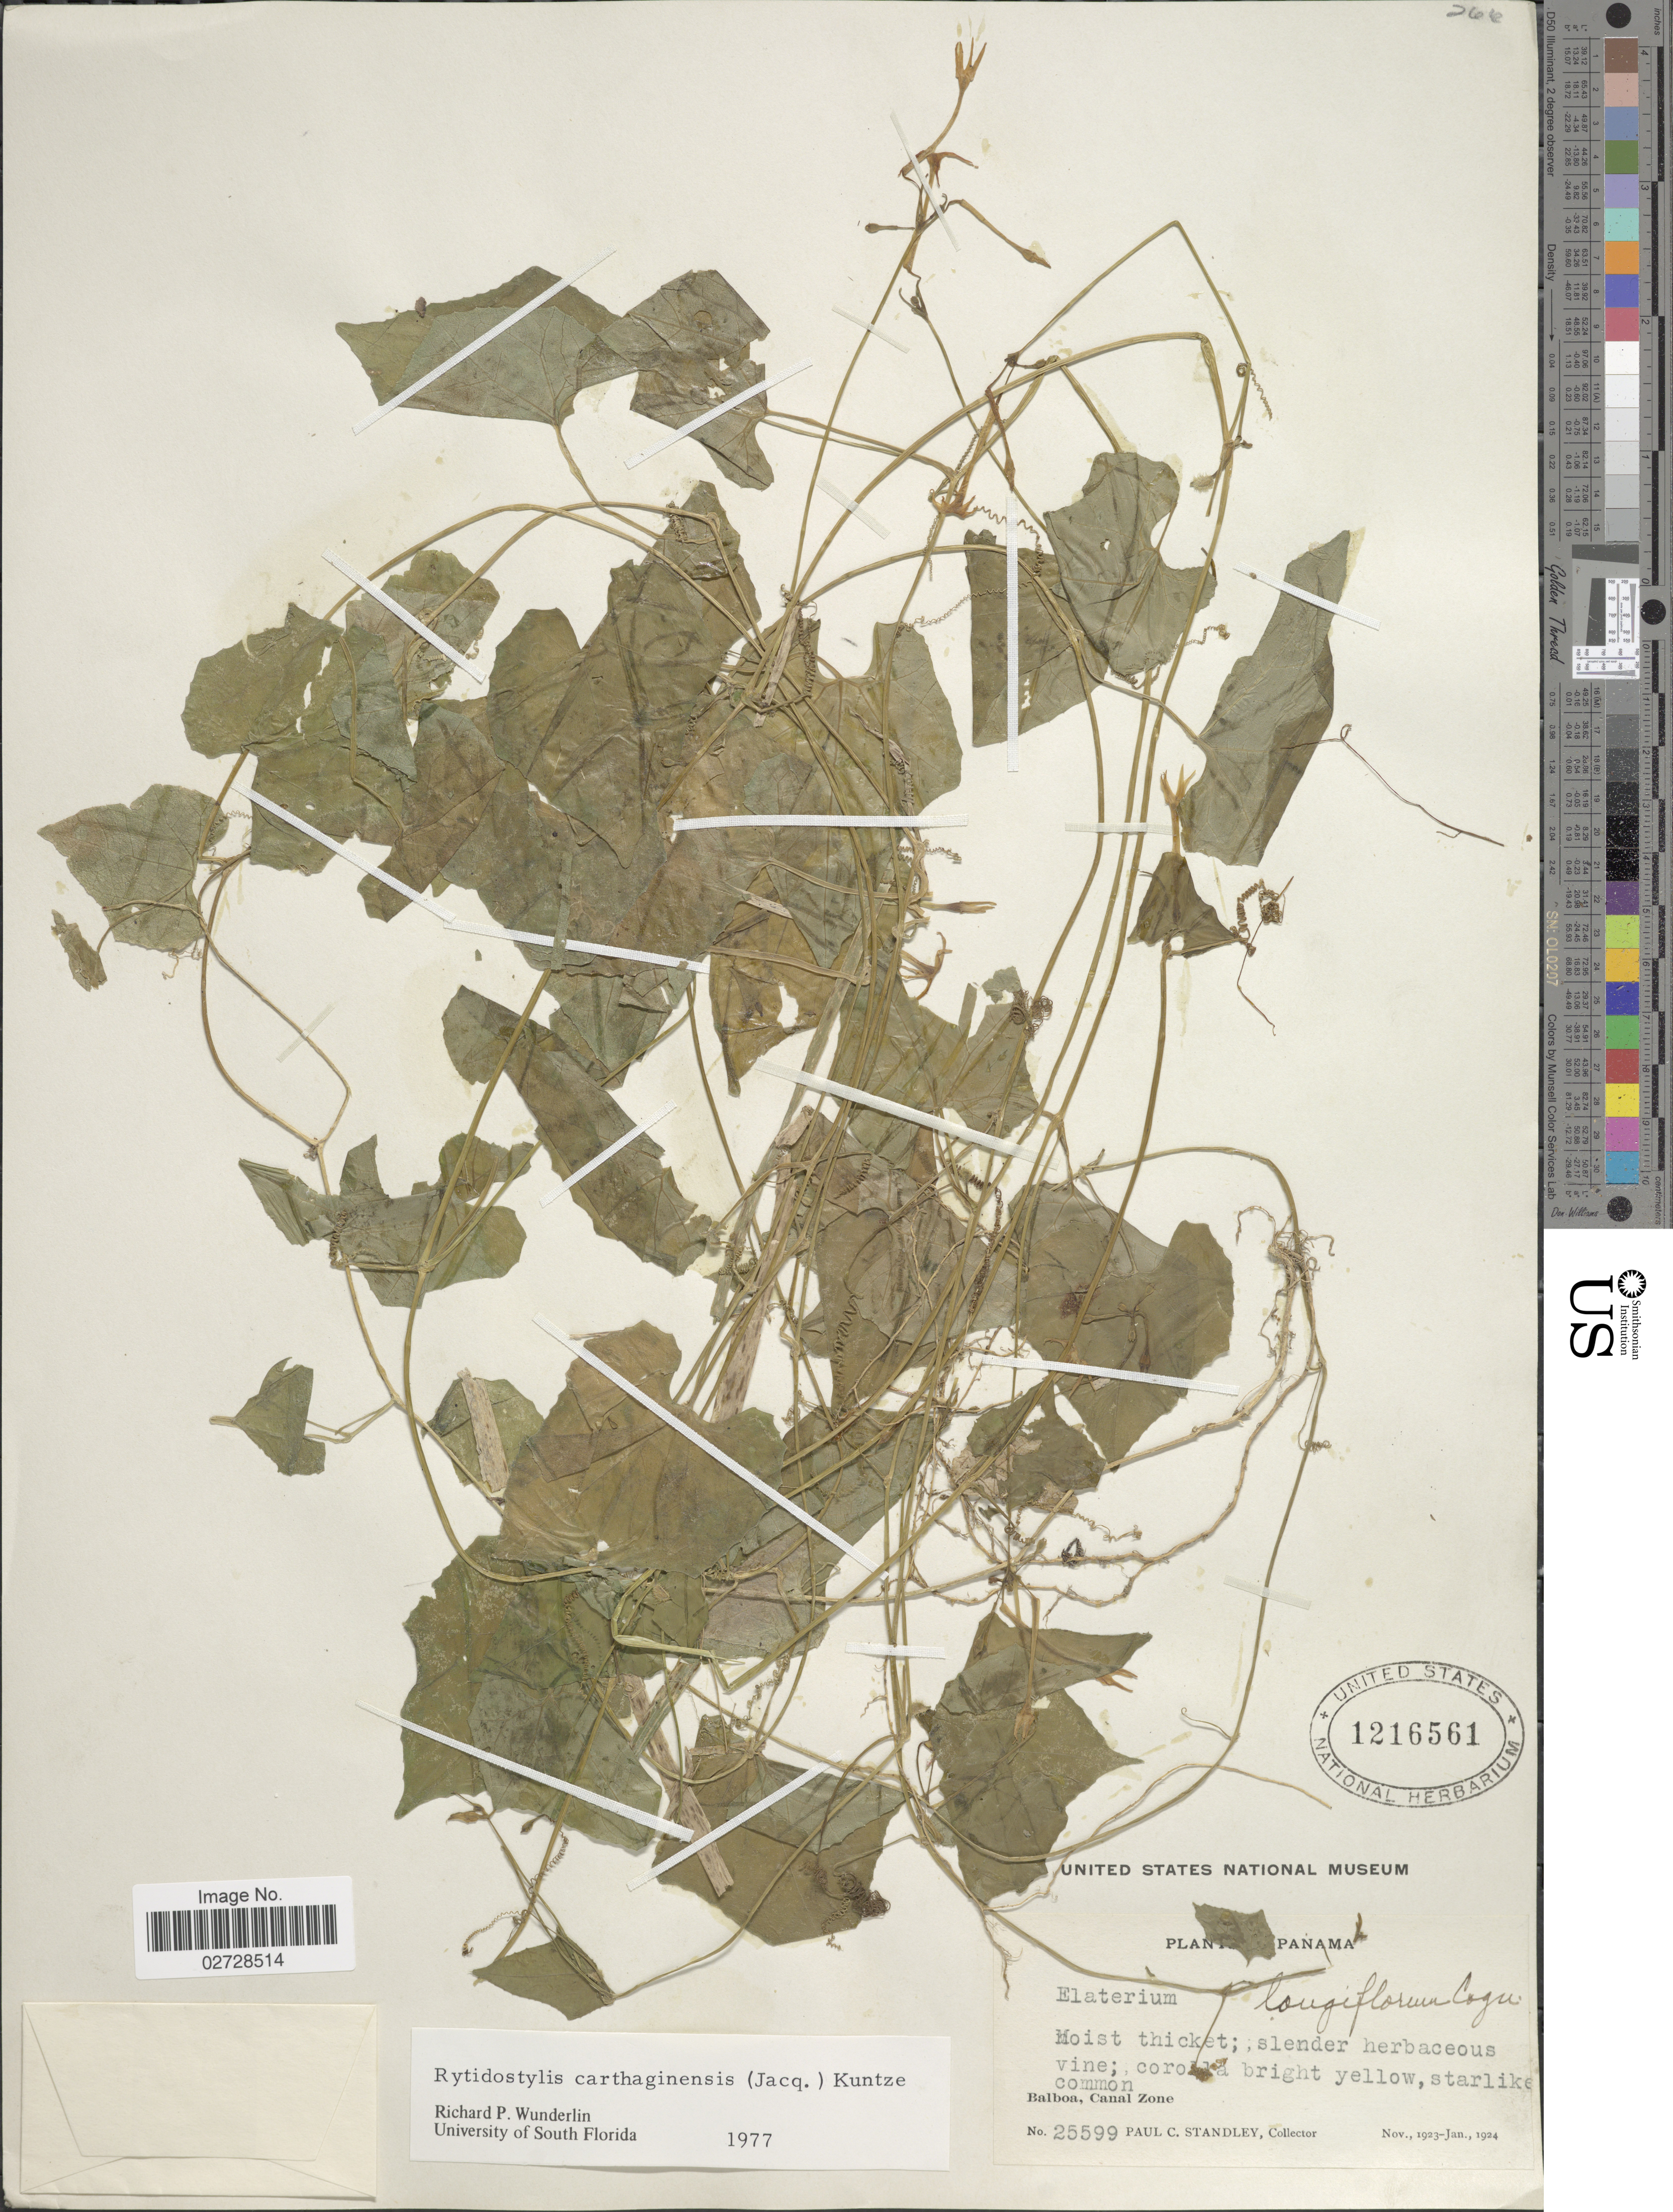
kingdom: Plantae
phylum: Tracheophyta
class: Magnoliopsida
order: Cucurbitales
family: Cucurbitaceae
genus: Cyclanthera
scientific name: Cyclanthera carthagenensis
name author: (Jacq.) H. Schaef. & S.S. Renner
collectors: P. C. Standley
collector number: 25599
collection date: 1923-11/1924-01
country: Panama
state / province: Colón / Panamá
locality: Balboa, Canal Zone.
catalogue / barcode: US 1216561